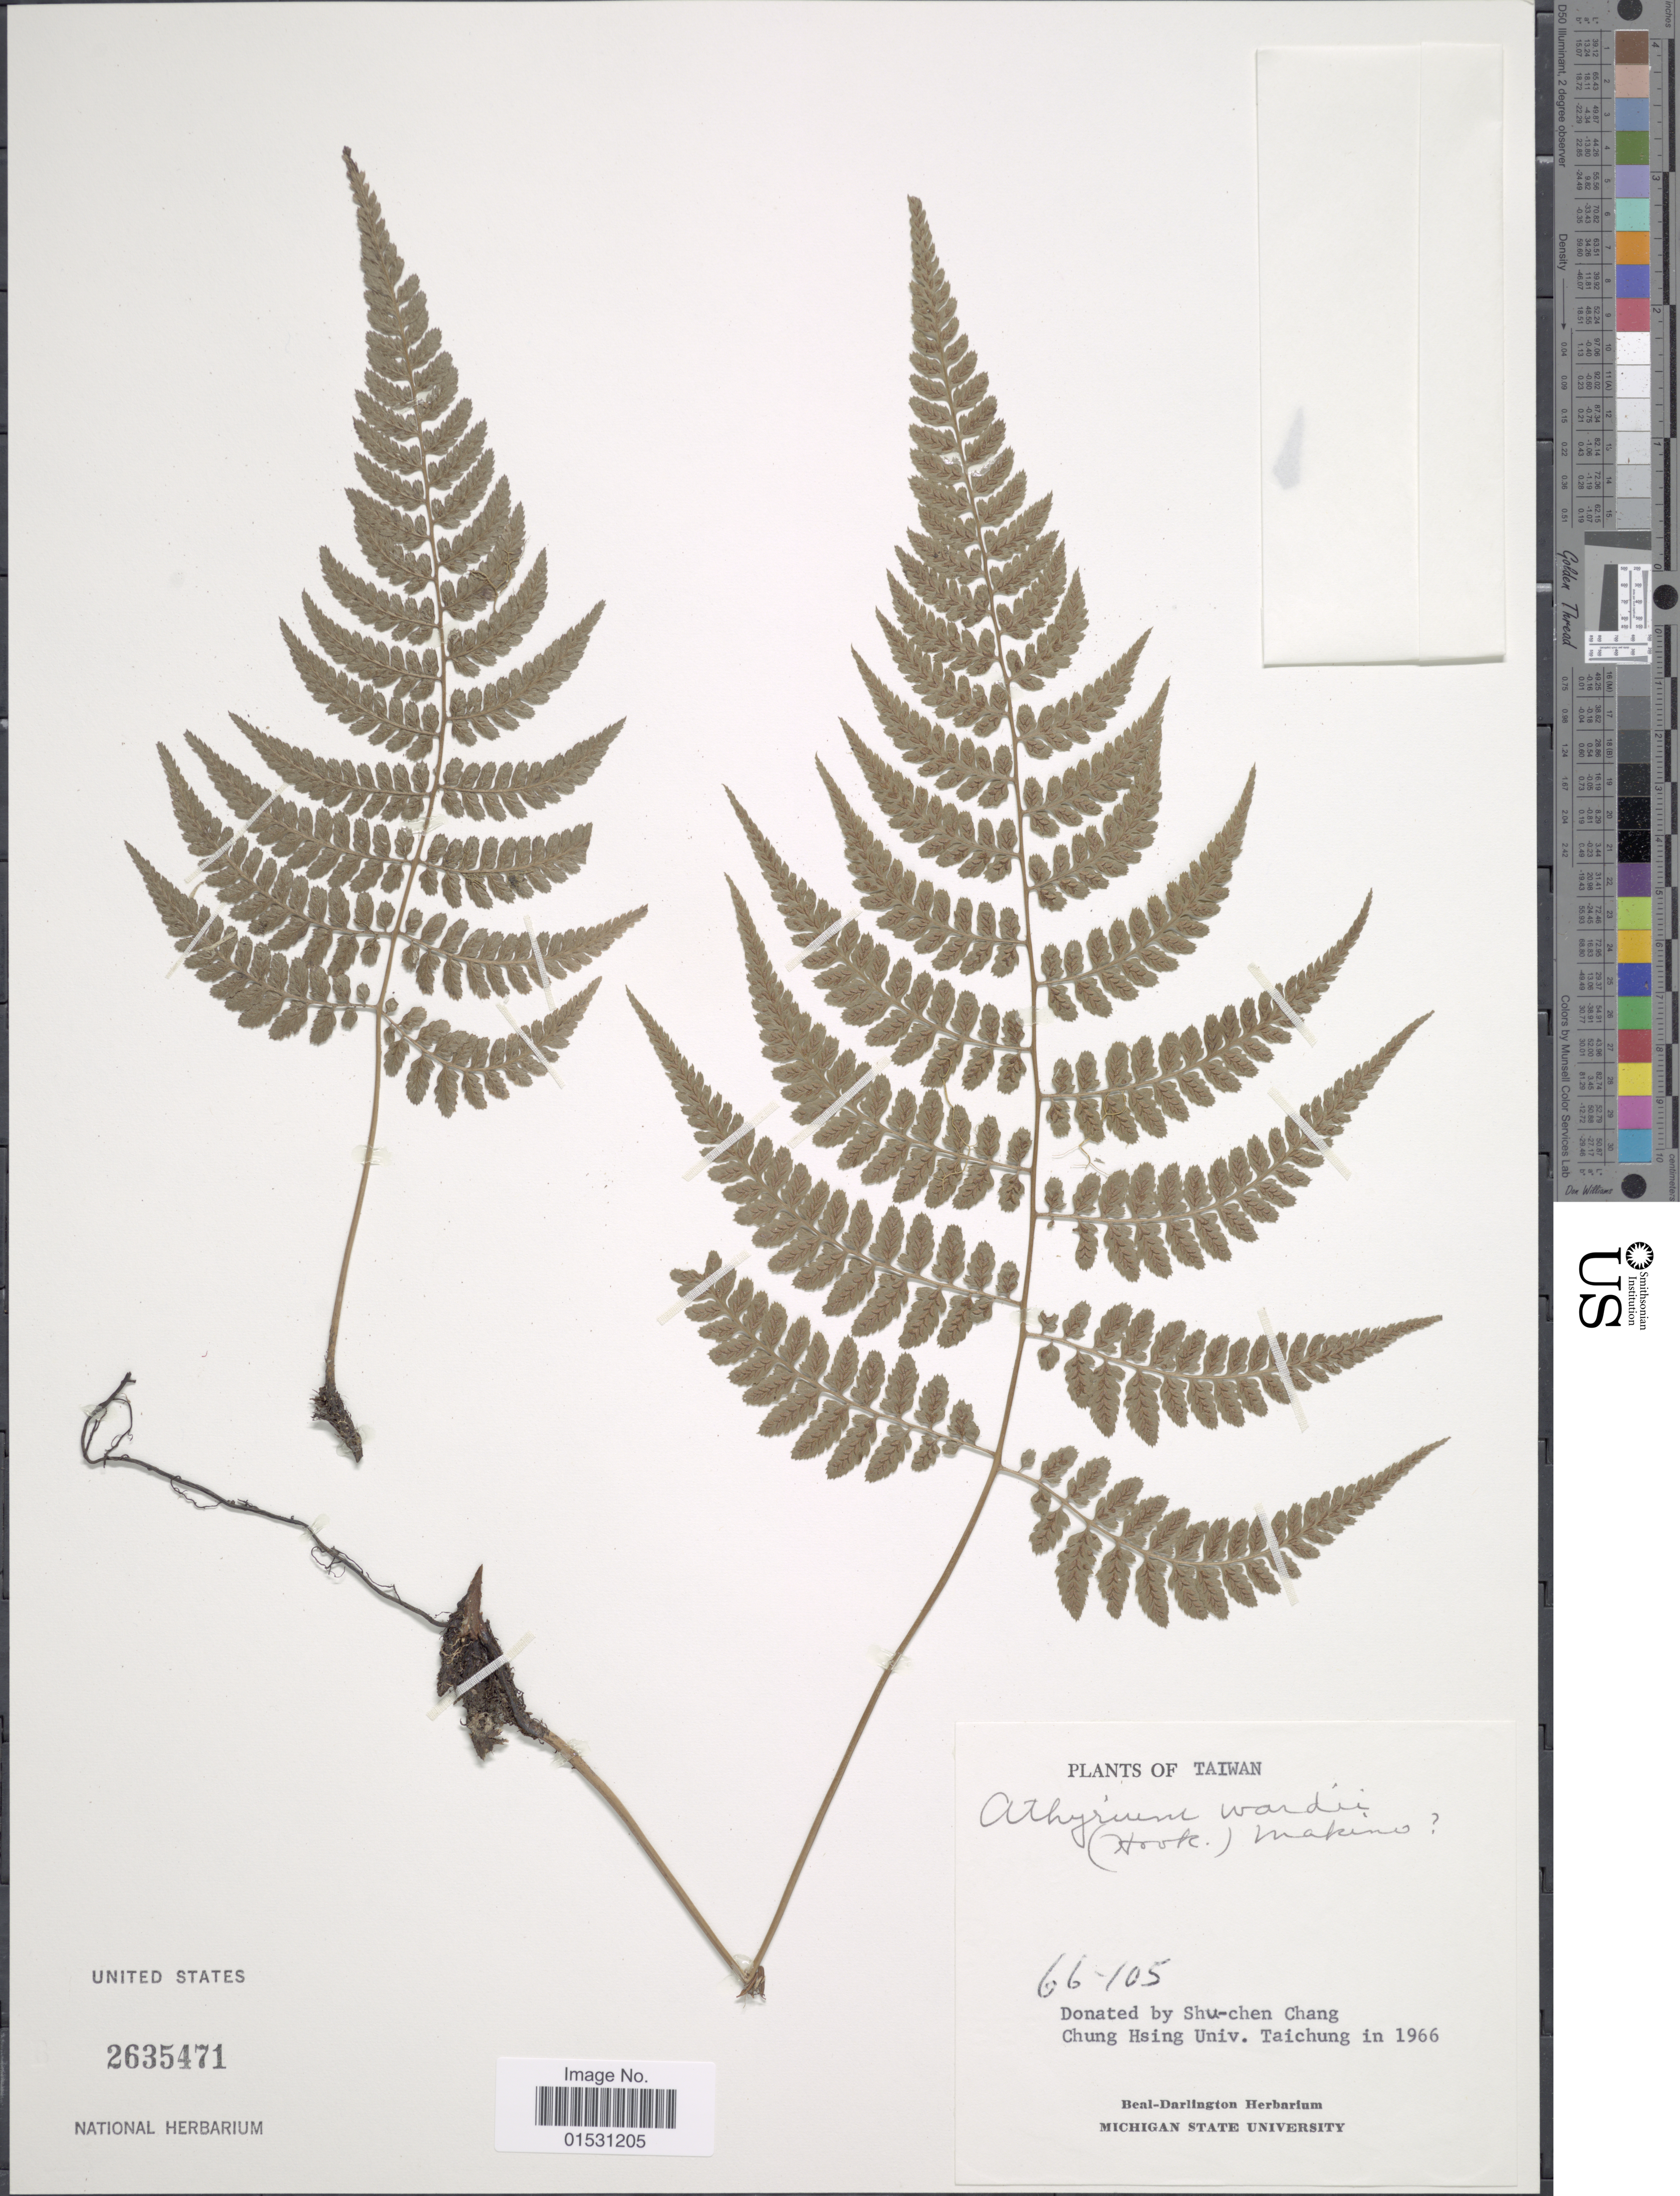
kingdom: Plantae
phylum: Tracheophyta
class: Polypodiopsida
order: Polypodiales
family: Athyriaceae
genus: Athyrium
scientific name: Athyrium wardii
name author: (Hook.) Makino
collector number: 66-105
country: Taiwan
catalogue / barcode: US 2635471